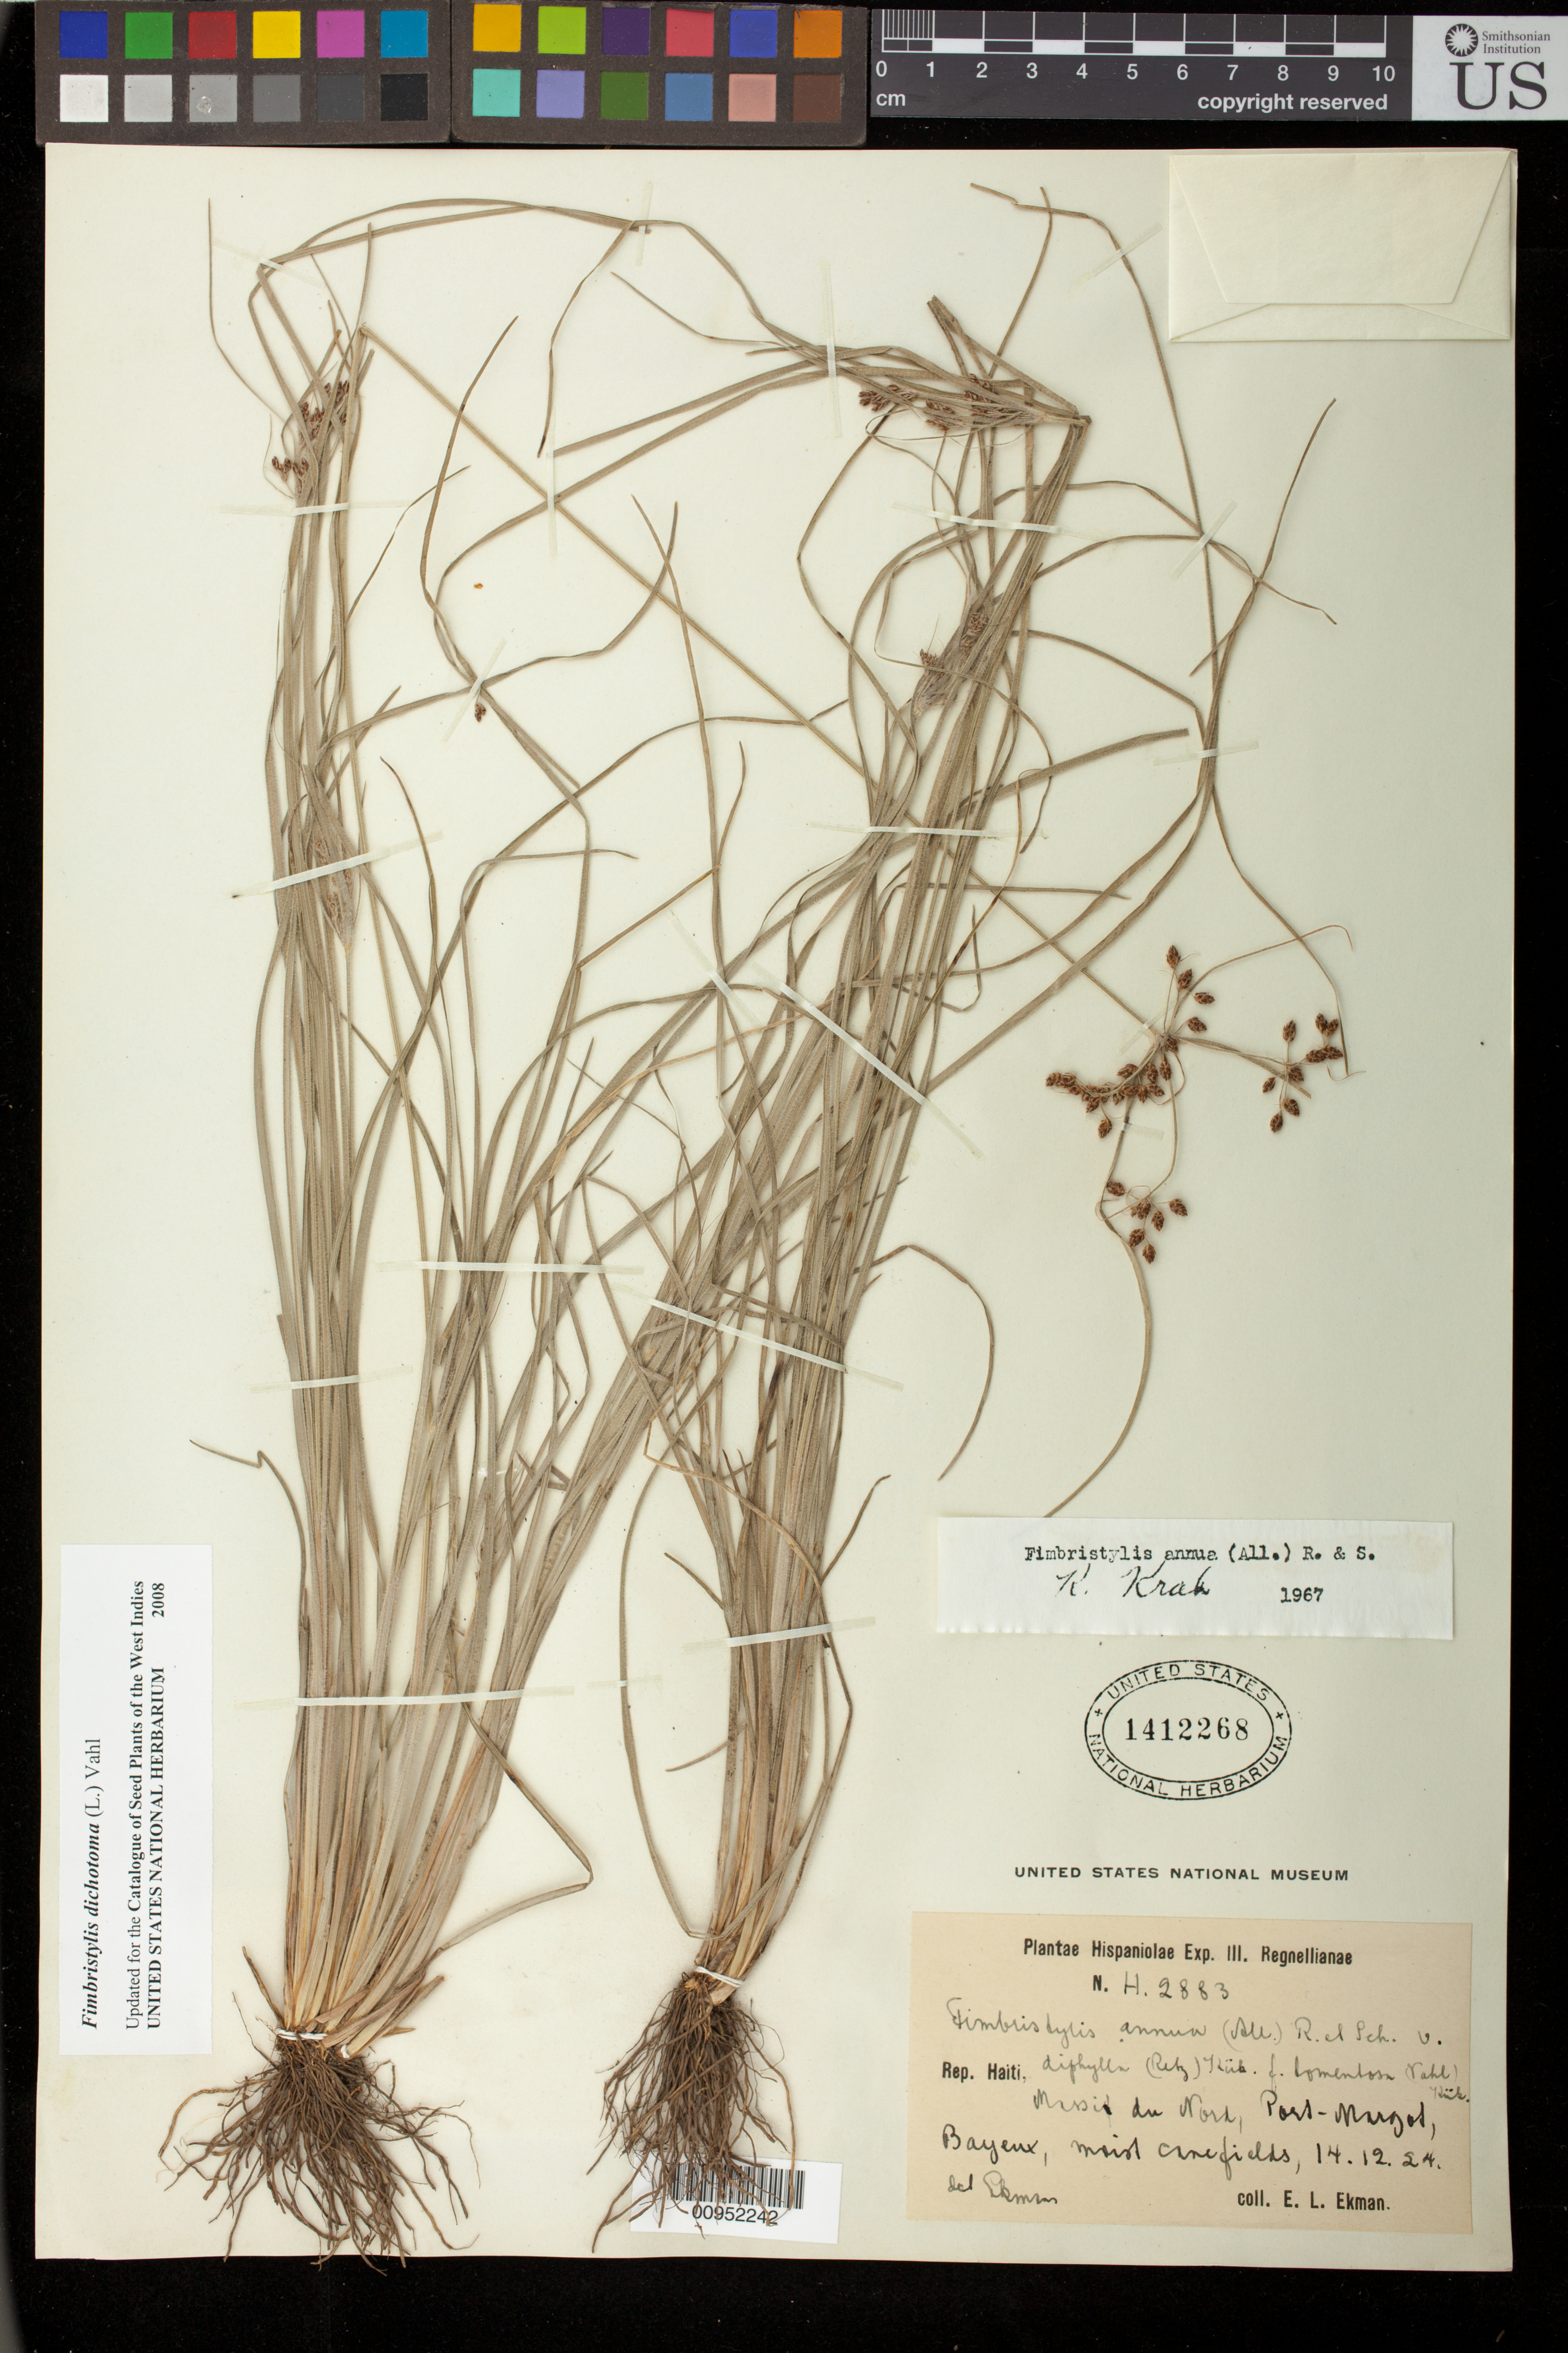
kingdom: Plantae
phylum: Tracheophyta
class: Liliopsida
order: Poales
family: Cyperaceae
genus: Fimbristylis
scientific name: Fimbristylis dichotoma subsp. dichotoma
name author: (L.) Vahl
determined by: Strong, M. T., (US), Smithsonian Institution - National Museum of Natural History (UNITED STATES)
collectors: E. L. Ekman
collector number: H 2883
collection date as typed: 14 Dec 1924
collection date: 1924-12-14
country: Haiti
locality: Massif du Nord, Port Marigot, Bayeaux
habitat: Moist canefields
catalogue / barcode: US 1412268